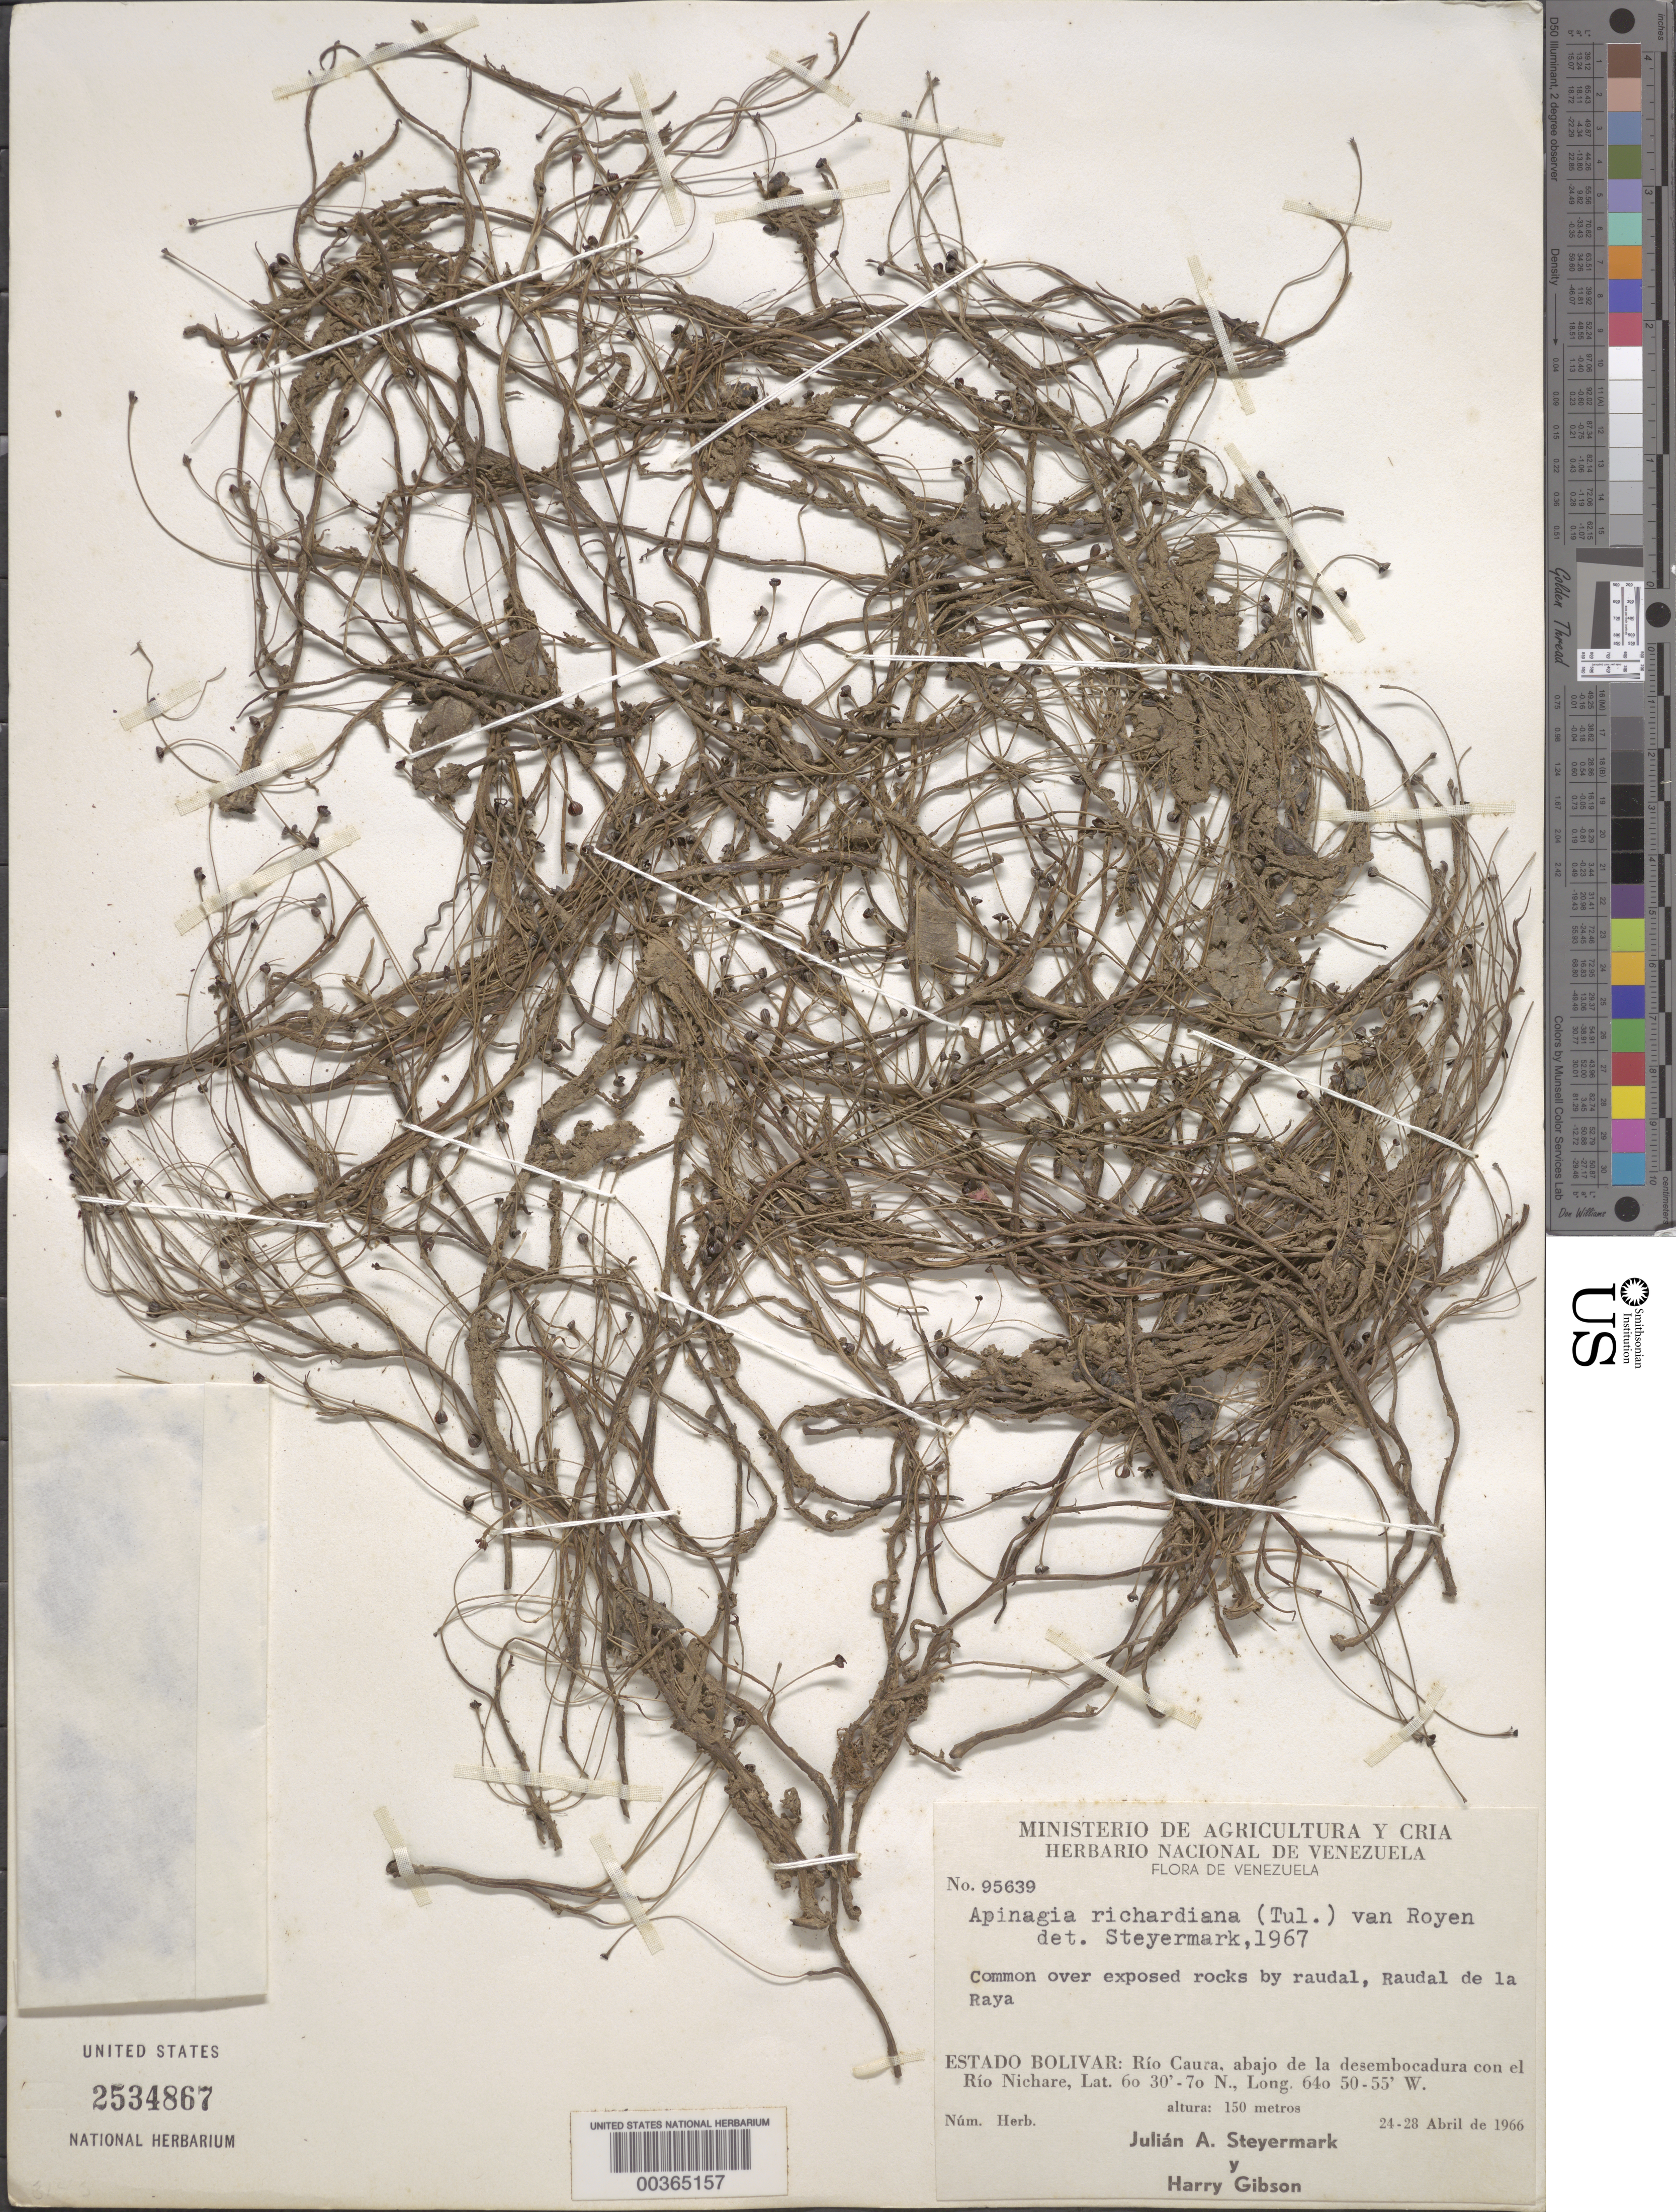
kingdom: Plantae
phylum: Tracheophyta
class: Magnoliopsida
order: Malpighiales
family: Podostemaceae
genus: Apinagia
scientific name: Apinagia richardiana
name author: (Tul.) P. Royen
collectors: J. Steyermark & H. Gibson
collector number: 95639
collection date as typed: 24 Apr 1966 to 28 Apr 1966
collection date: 1966-04-24/1966-04-28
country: Venezuela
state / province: Bolivar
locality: Rio caura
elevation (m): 150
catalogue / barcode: US 2534867